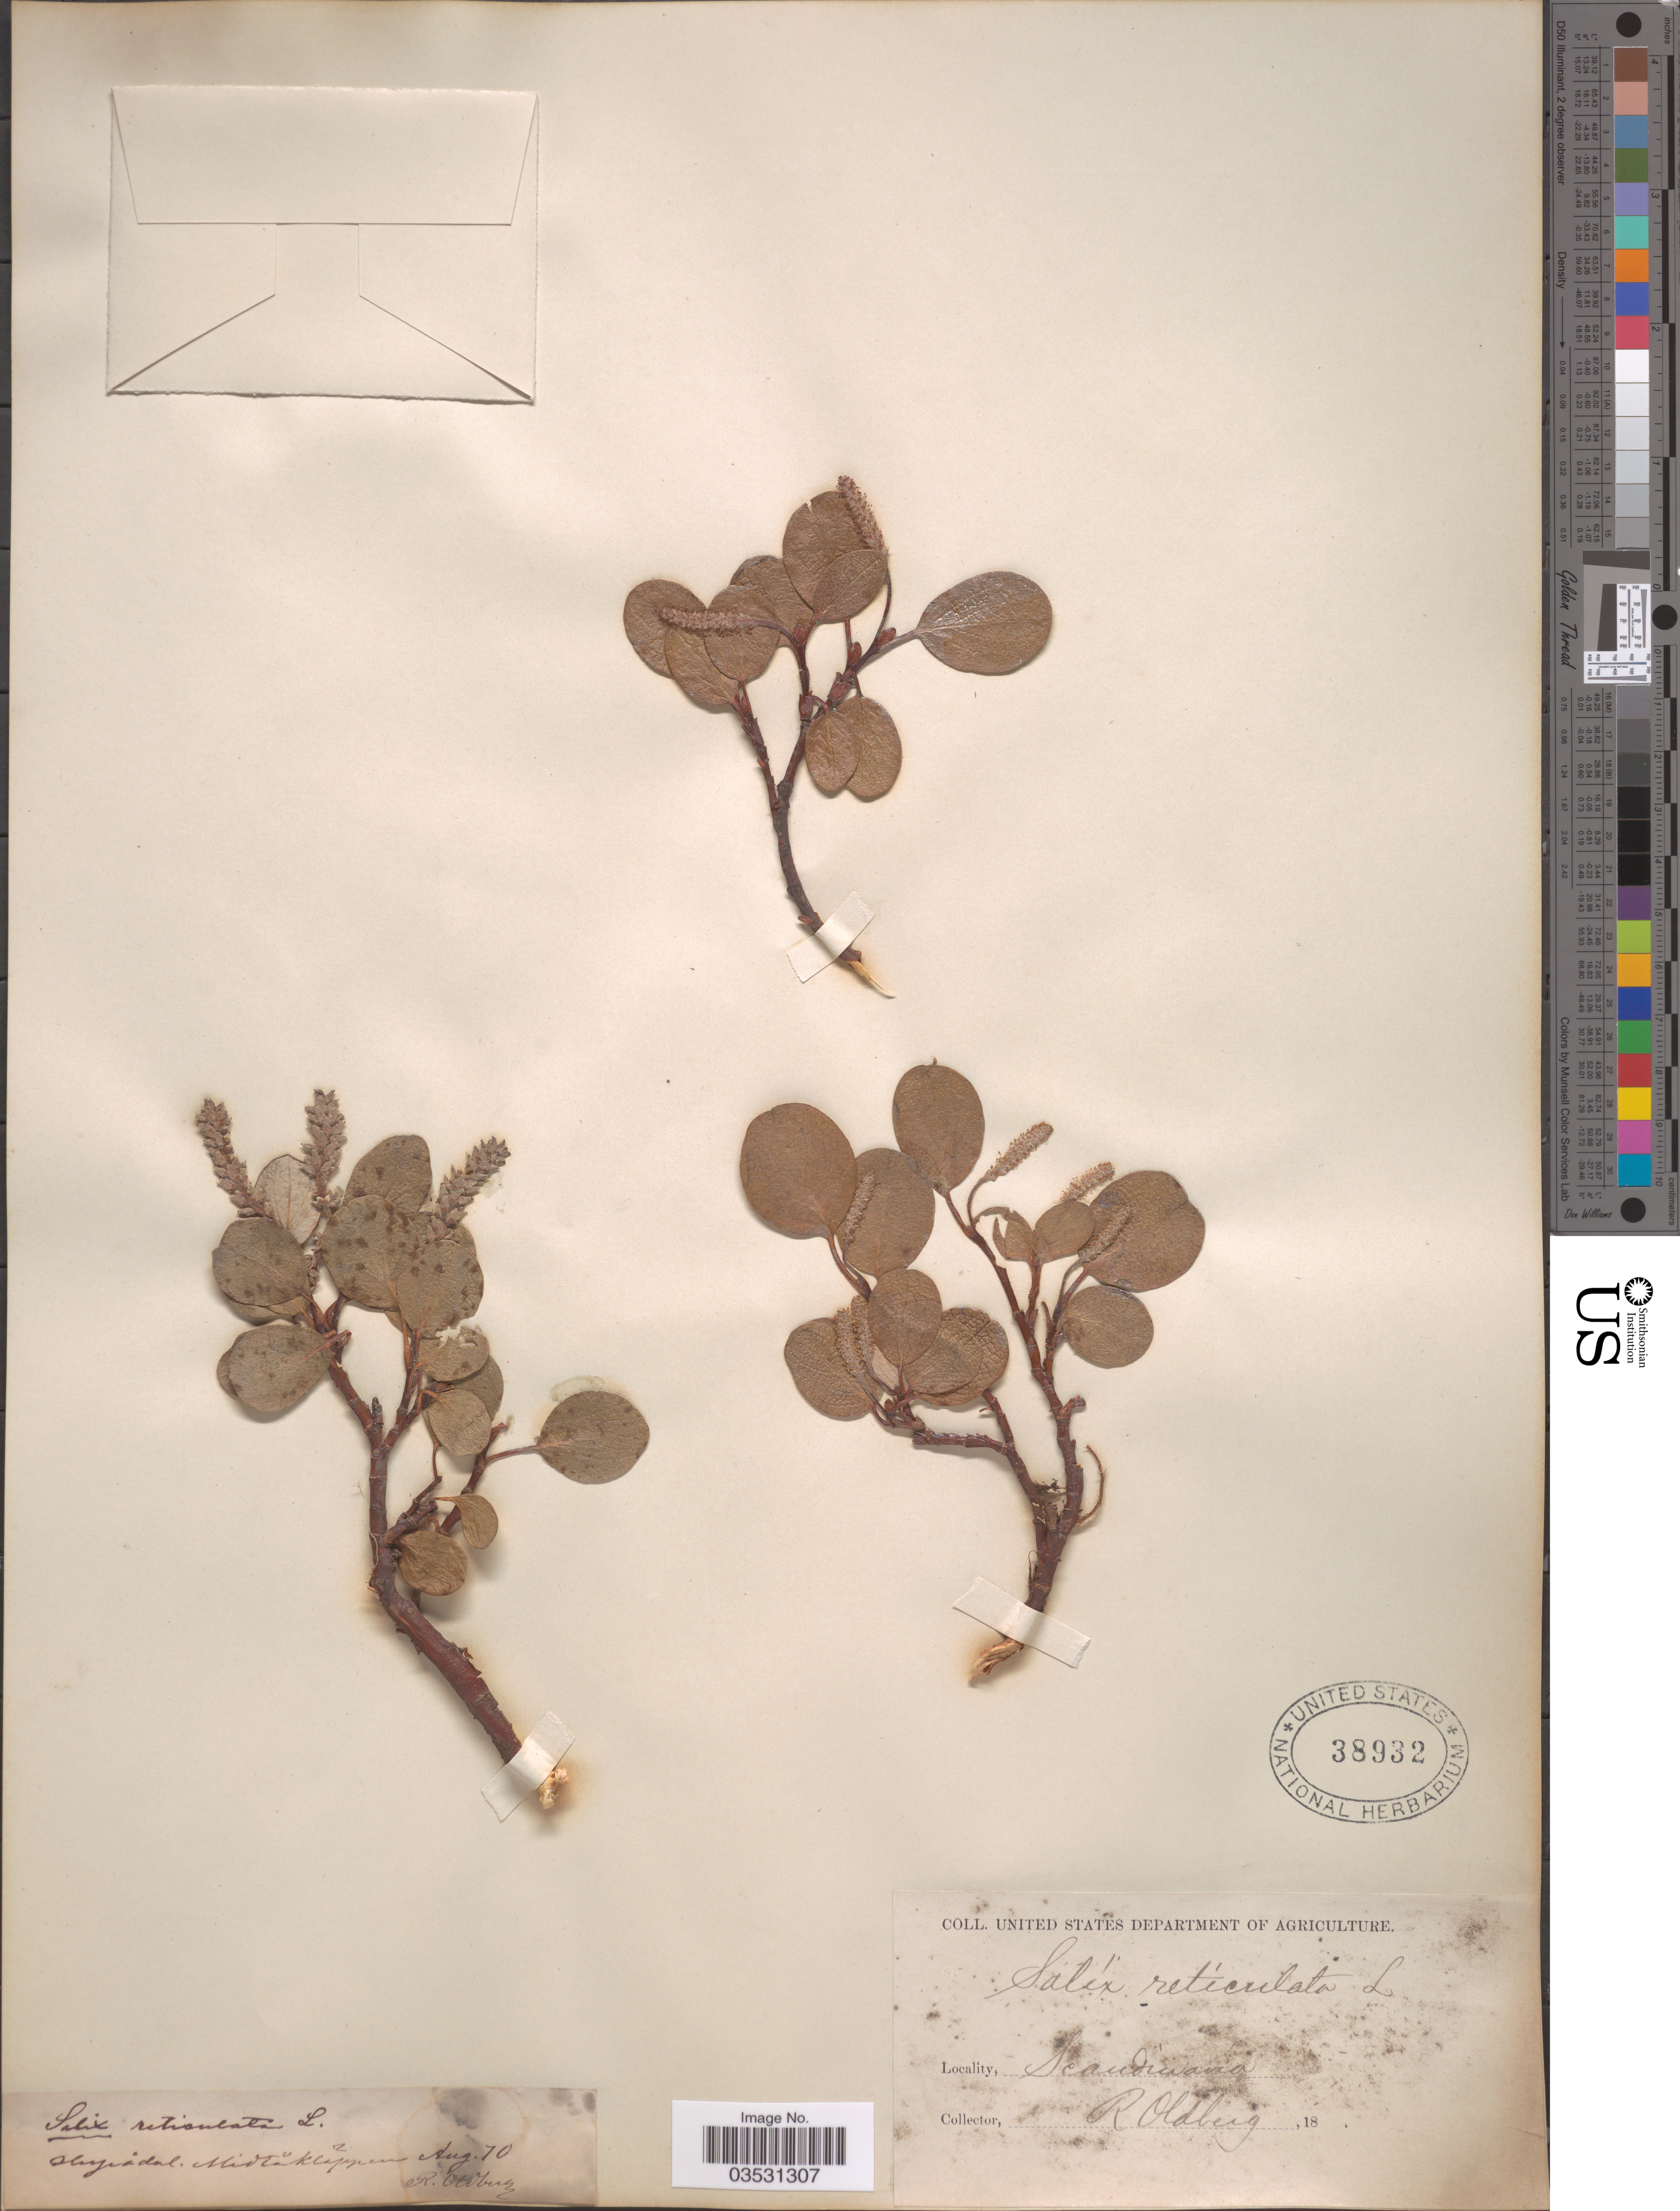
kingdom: Plantae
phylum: Tracheophyta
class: Magnoliopsida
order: Malpighiales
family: Salicaceae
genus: Salix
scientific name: Salix reticulata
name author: L.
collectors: R. Oldberg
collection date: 1870-08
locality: Shynådal. [interpreted] Midtåklappen [interpreted]. Scandinavia.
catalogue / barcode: US 38932